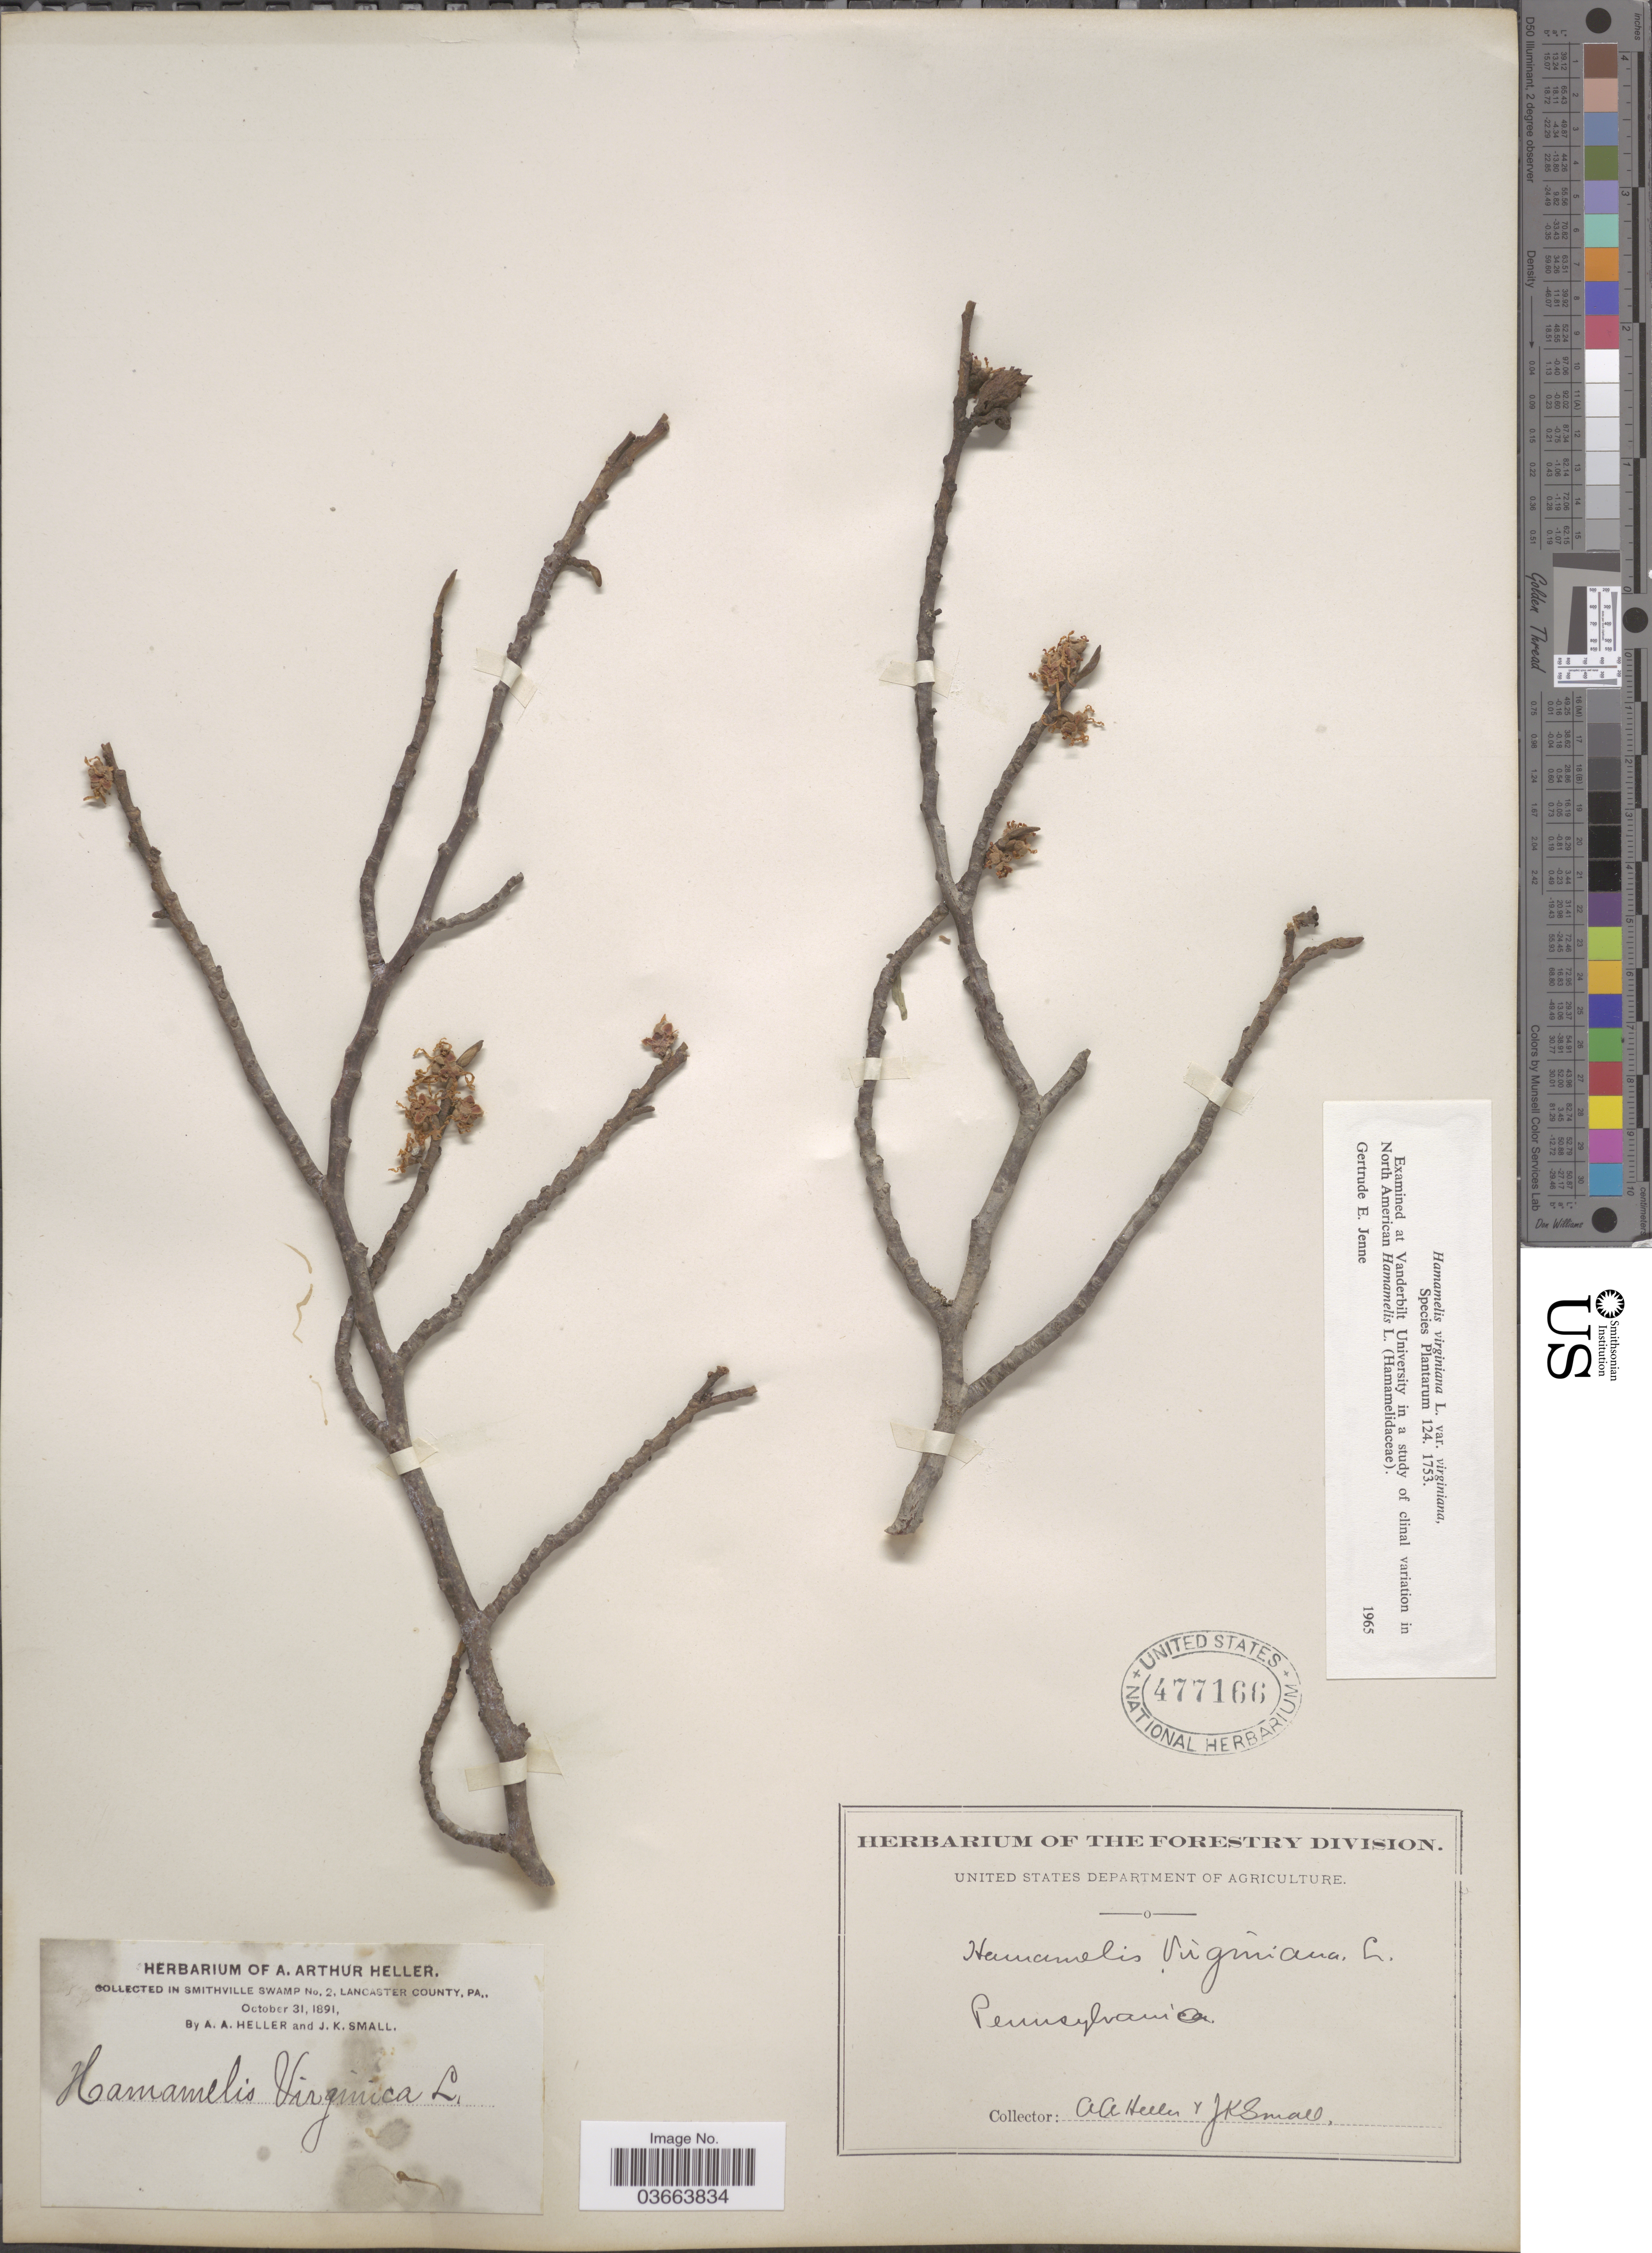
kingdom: Plantae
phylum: Tracheophyta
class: Magnoliopsida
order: Saxifragales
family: Hamamelidaceae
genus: Hamamelis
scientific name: Hamamelis virginiana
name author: L.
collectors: A. A. Heller & J. K. Small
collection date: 1891-10-31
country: United States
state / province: Pennsylvania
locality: Smithville Swamp No. 2, Lancaster County.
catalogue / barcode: US 477166